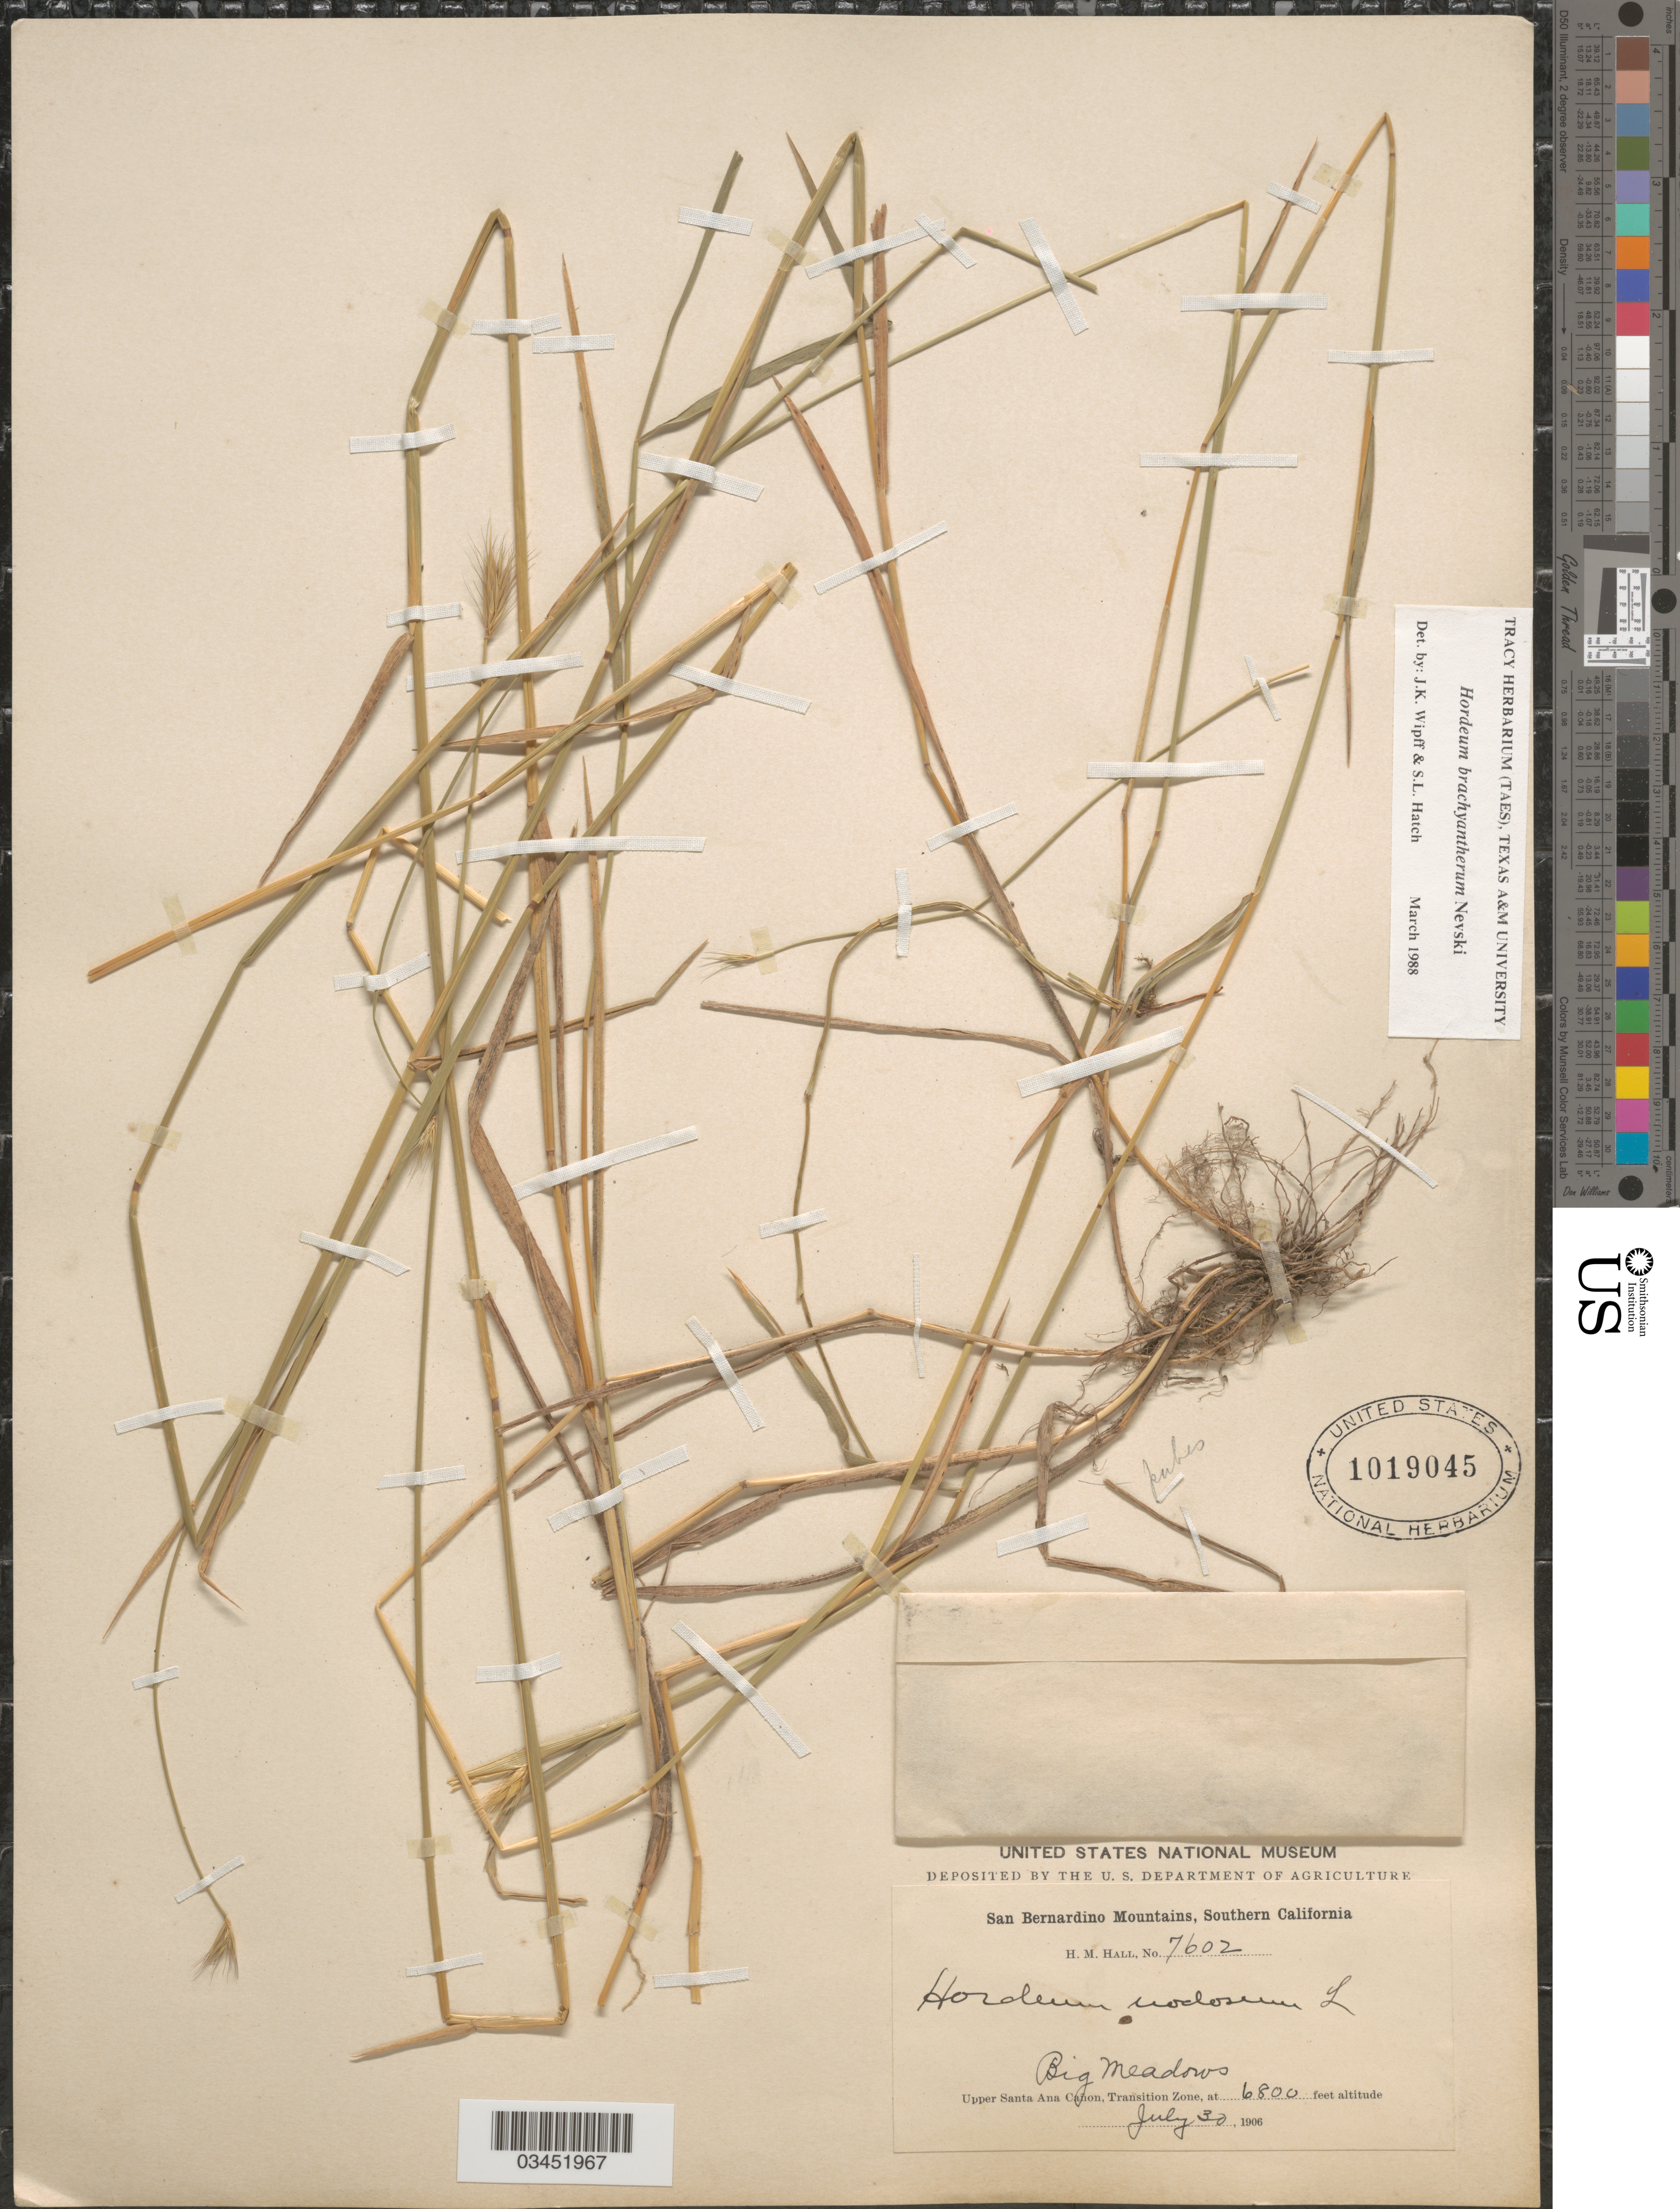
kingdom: Plantae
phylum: Tracheophyta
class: Liliopsida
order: Poales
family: Poaceae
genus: Hordeum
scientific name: Hordeum brachyantherum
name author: Nevski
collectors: H. M. Hall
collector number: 7602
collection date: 1906-07-30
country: United States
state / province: California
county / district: San Bernardino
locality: San Bernardino Mountains, Southern California. Big Meadows. Upper Santa Ana Cañon, Transition Zone.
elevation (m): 2073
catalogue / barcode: US 1019045